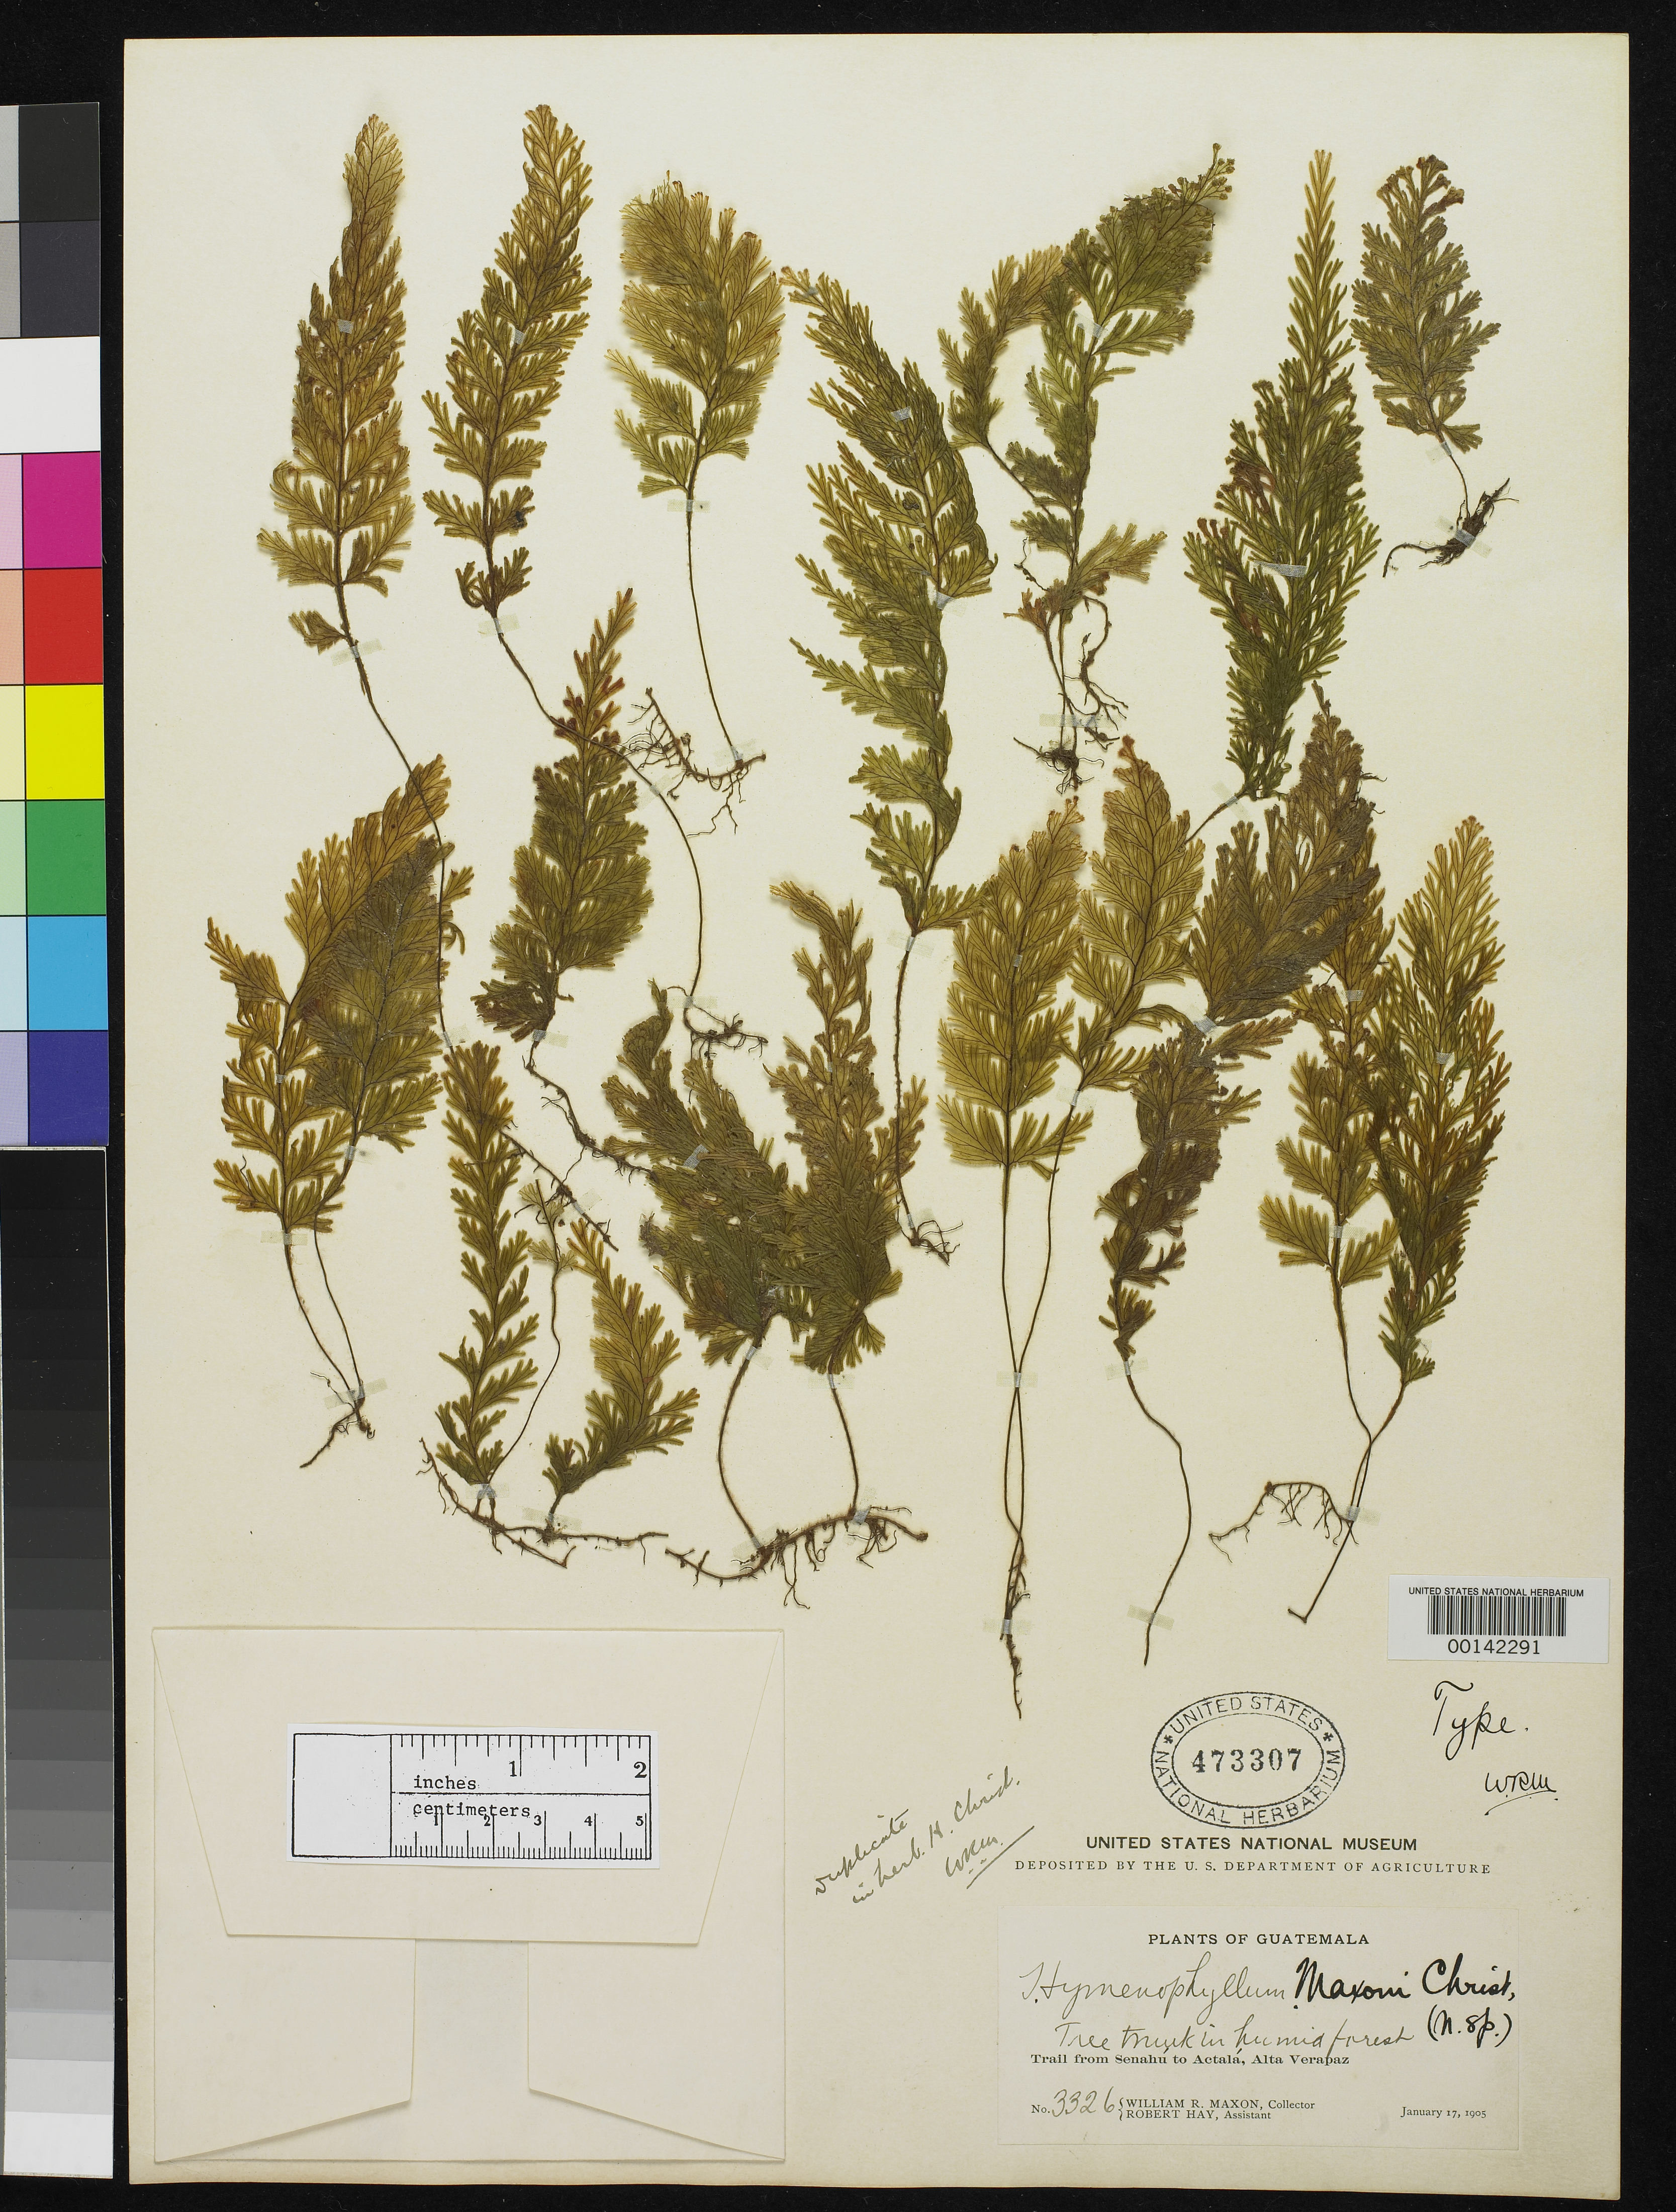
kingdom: Plantae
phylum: Tracheophyta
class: Polypodiopsida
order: Hymenophyllales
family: Hymenophyllaceae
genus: Hymenophyllum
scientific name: Hymenophyllum maxonii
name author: Christ ex C.V. Morton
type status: Holotype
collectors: W. R. Maxon & R. H. Hay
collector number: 3326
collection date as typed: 15 Jan 1905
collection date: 1905-01-15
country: Guatemala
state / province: Alta Verapaz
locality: Trail from Serahu to Actala.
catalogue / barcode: US 473307